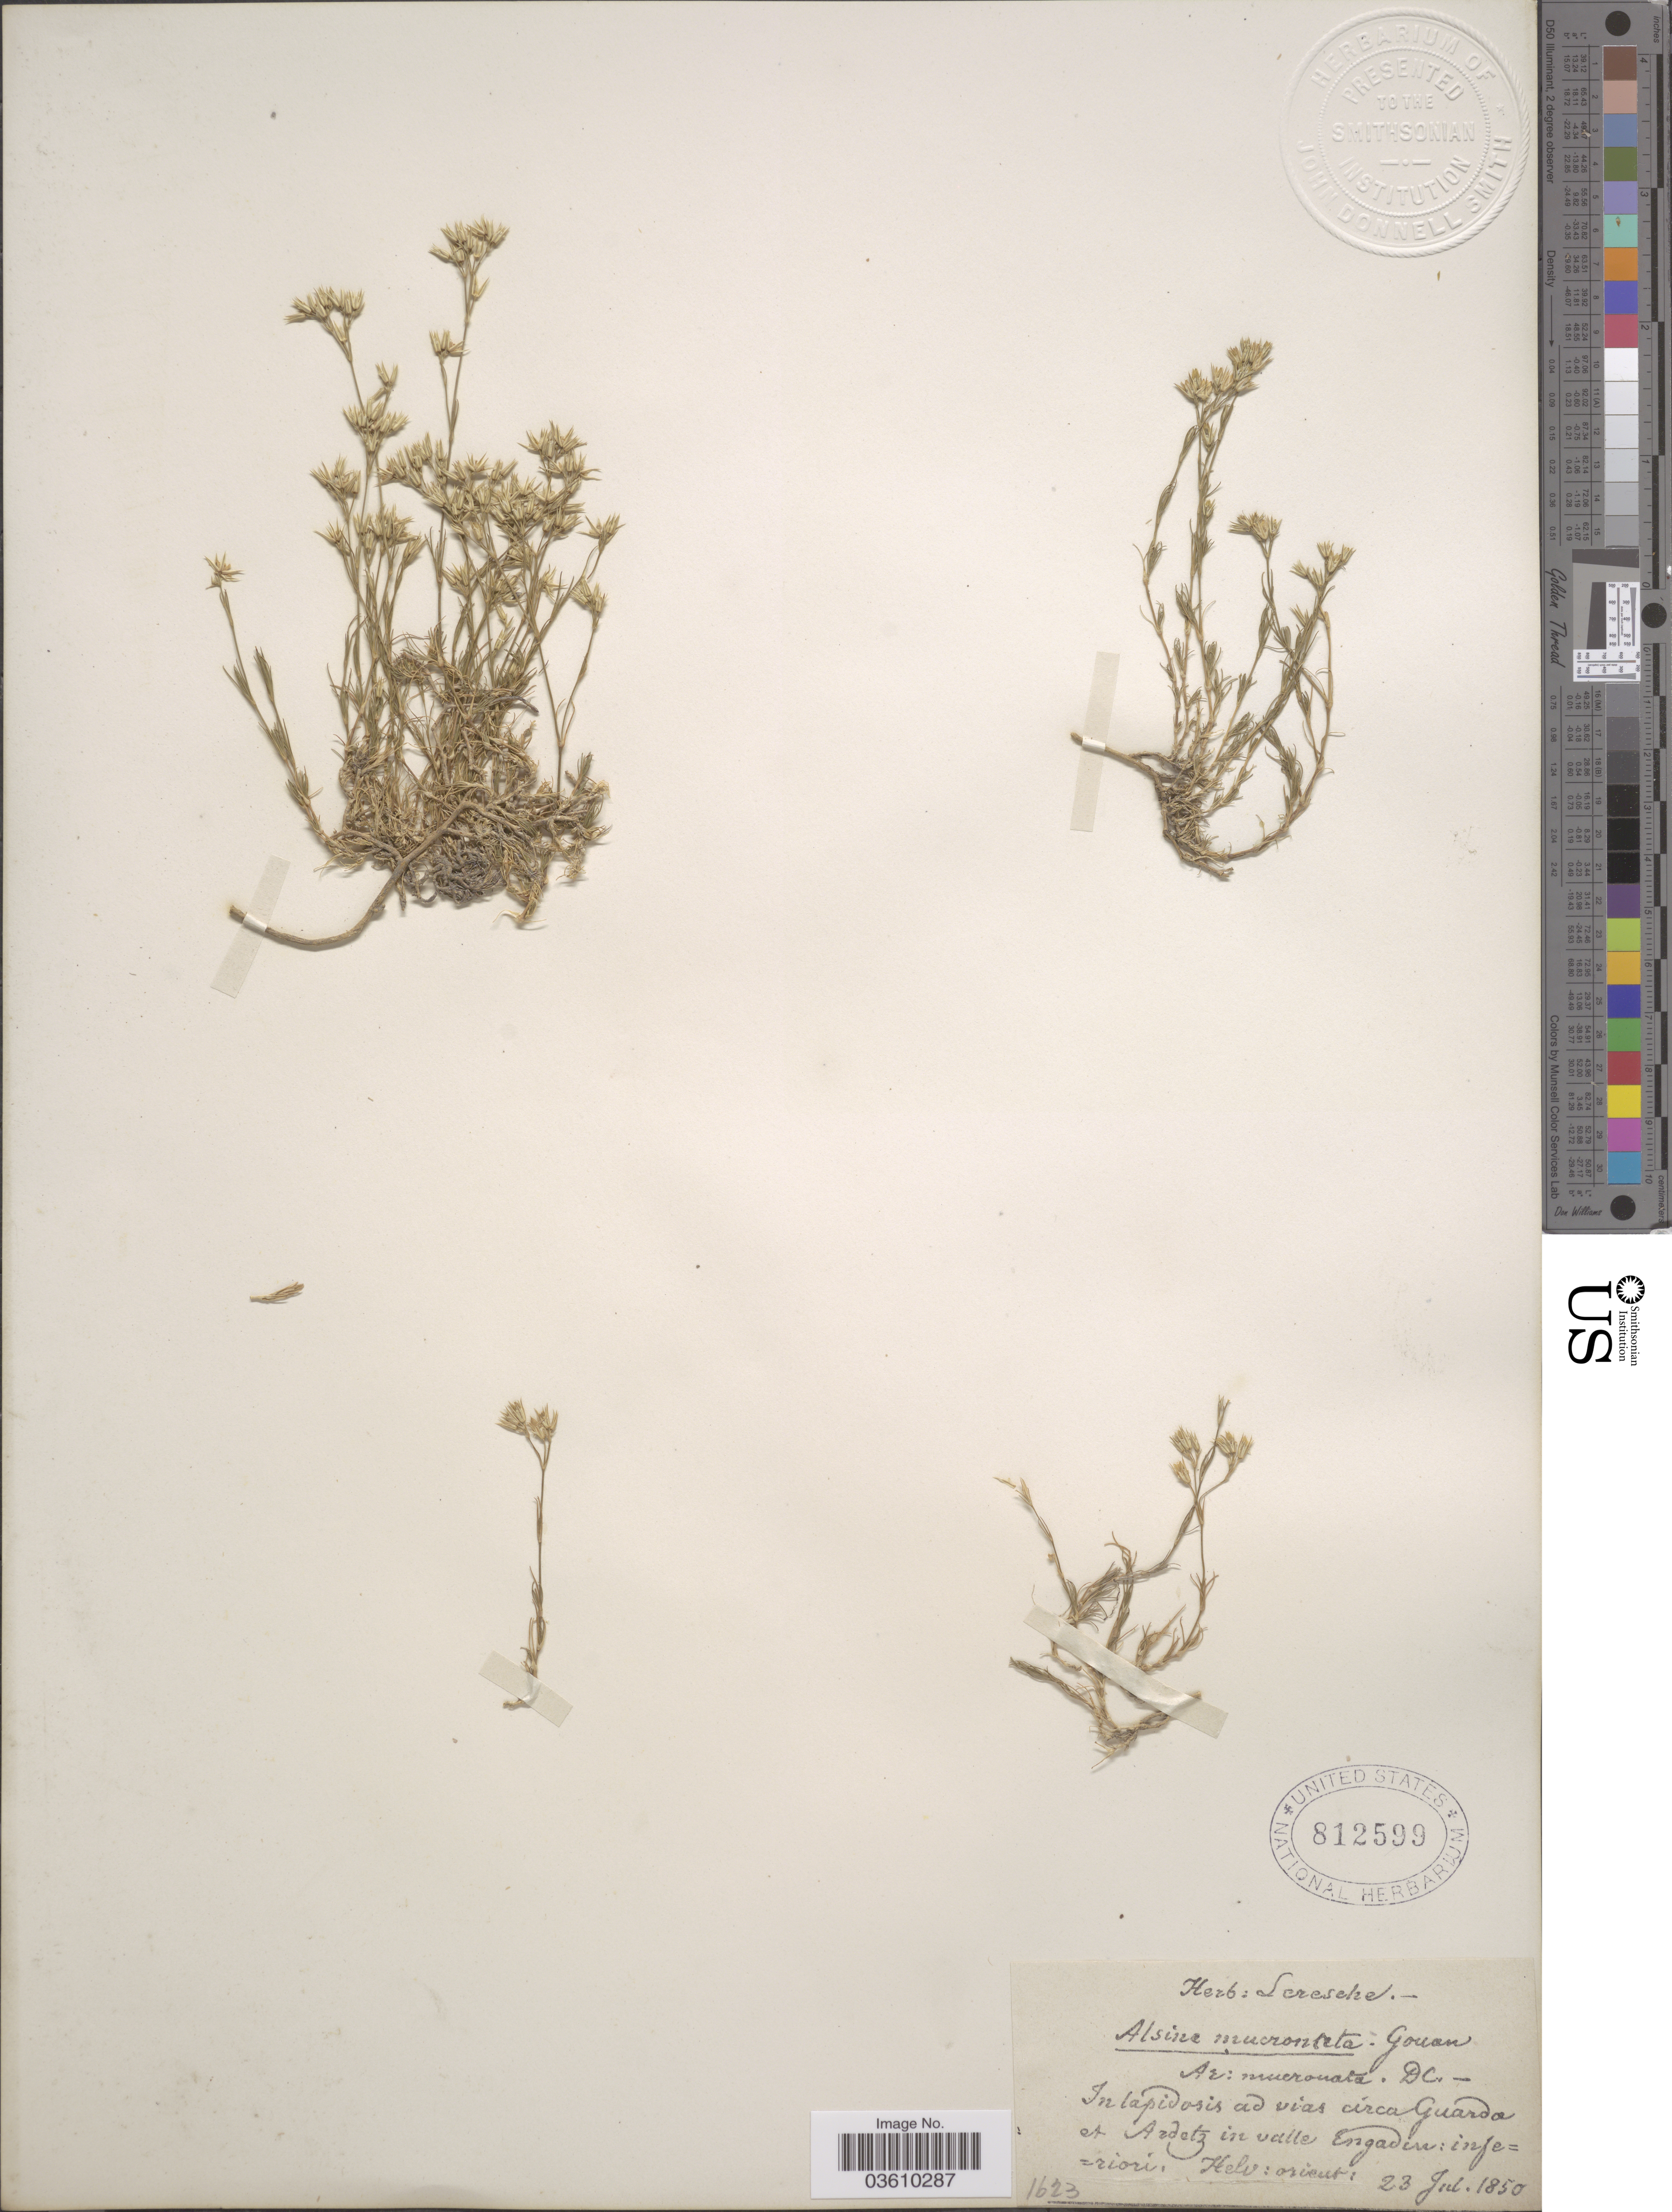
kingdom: Plantae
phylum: Tracheophyta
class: Magnoliopsida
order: Caryophyllales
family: Caryophyllaceae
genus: Minuartia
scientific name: Minuartia mucronata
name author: (L.) Schinz & Thell.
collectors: ex herb. Leresche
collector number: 1623?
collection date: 1850-07-23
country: Switzerland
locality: In lapidosis ad vias circa Guarda et Ardetz in valle Engaden: inferiori. Helv: orient.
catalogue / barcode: US 812599